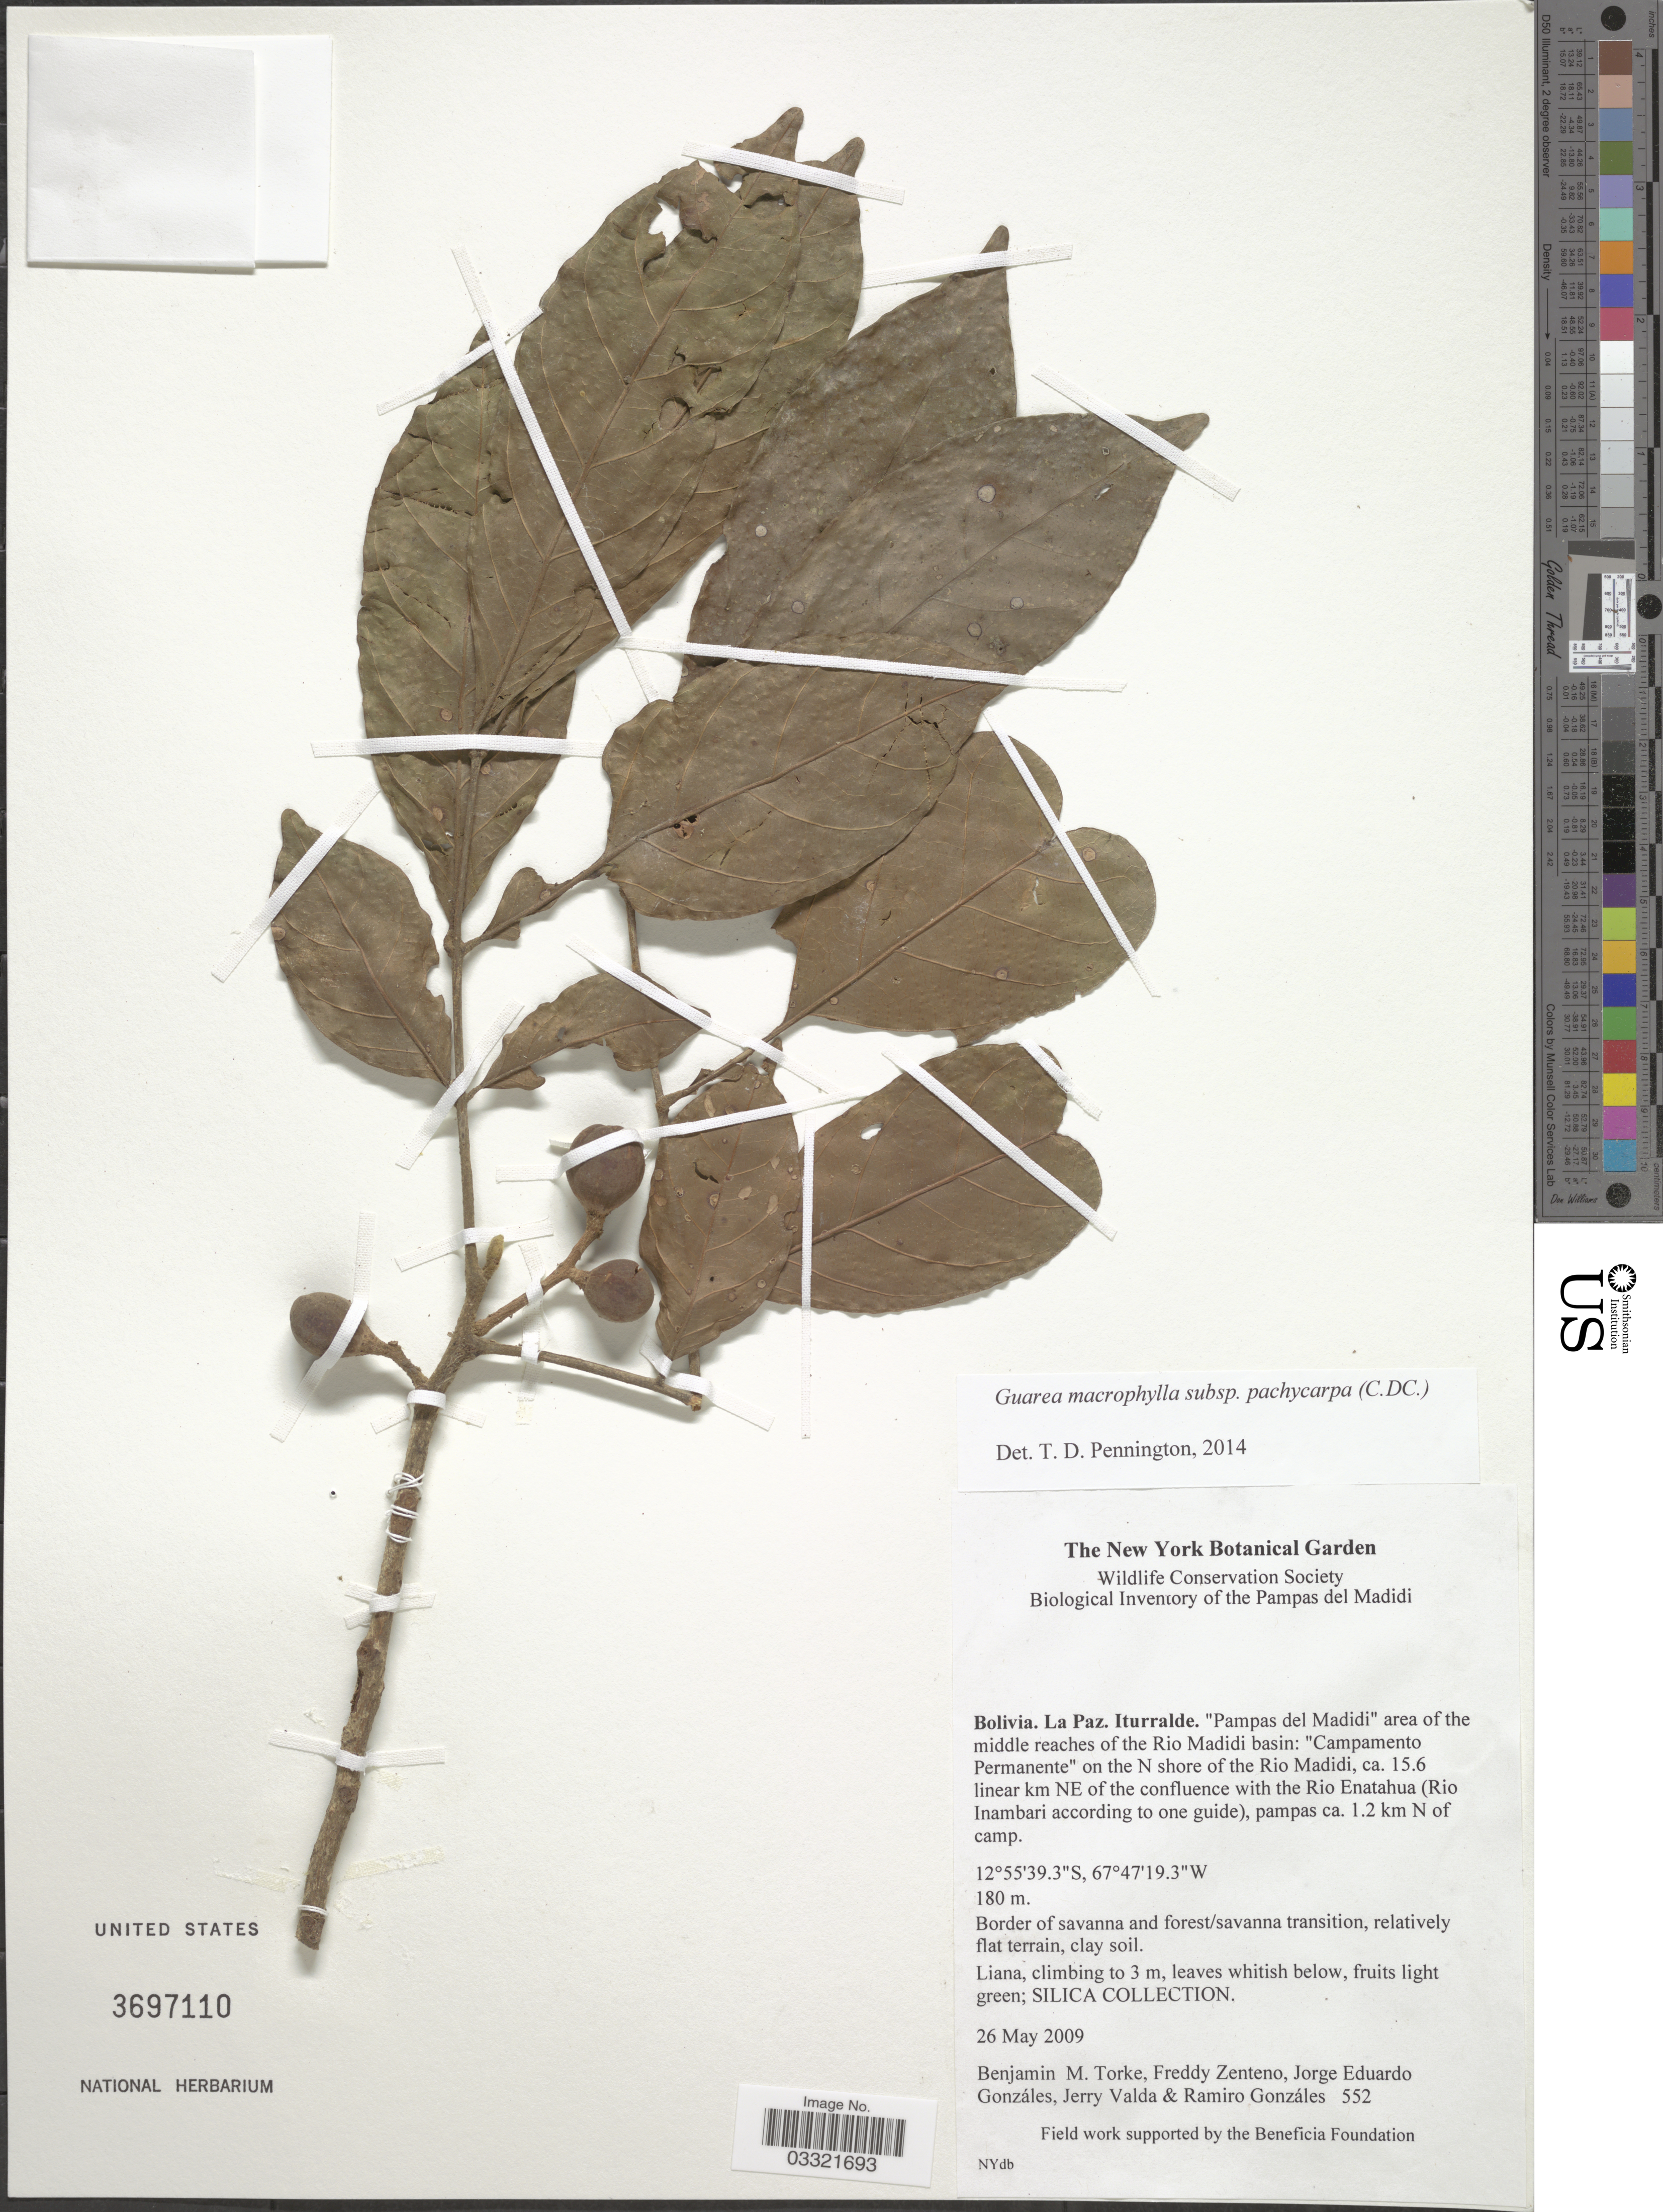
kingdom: Plantae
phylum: Tracheophyta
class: Magnoliopsida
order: Sapindales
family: Meliaceae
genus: Guarea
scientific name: Guarea macrophylla subsp. pachycarpa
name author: (C. DC.) T.D. Penn.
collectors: B. M. Torke, F. Zenteno, J. Gonzáles, J. Valda & R. Gonzáles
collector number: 552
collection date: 2009-05-26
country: Bolivia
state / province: La Paz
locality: Iturralde. "Pampas del Madidi" area of the middle reaches of the Rio Madidi basin: "Campamento Permanente" on the N shore of the Rio Madidi, ca. 15.6 linear km NE of the confluence with the Rio Enatahua (Rio Inambari according to one guide), pampas ca. 1.2 km N of camp.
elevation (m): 180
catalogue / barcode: US 3697110